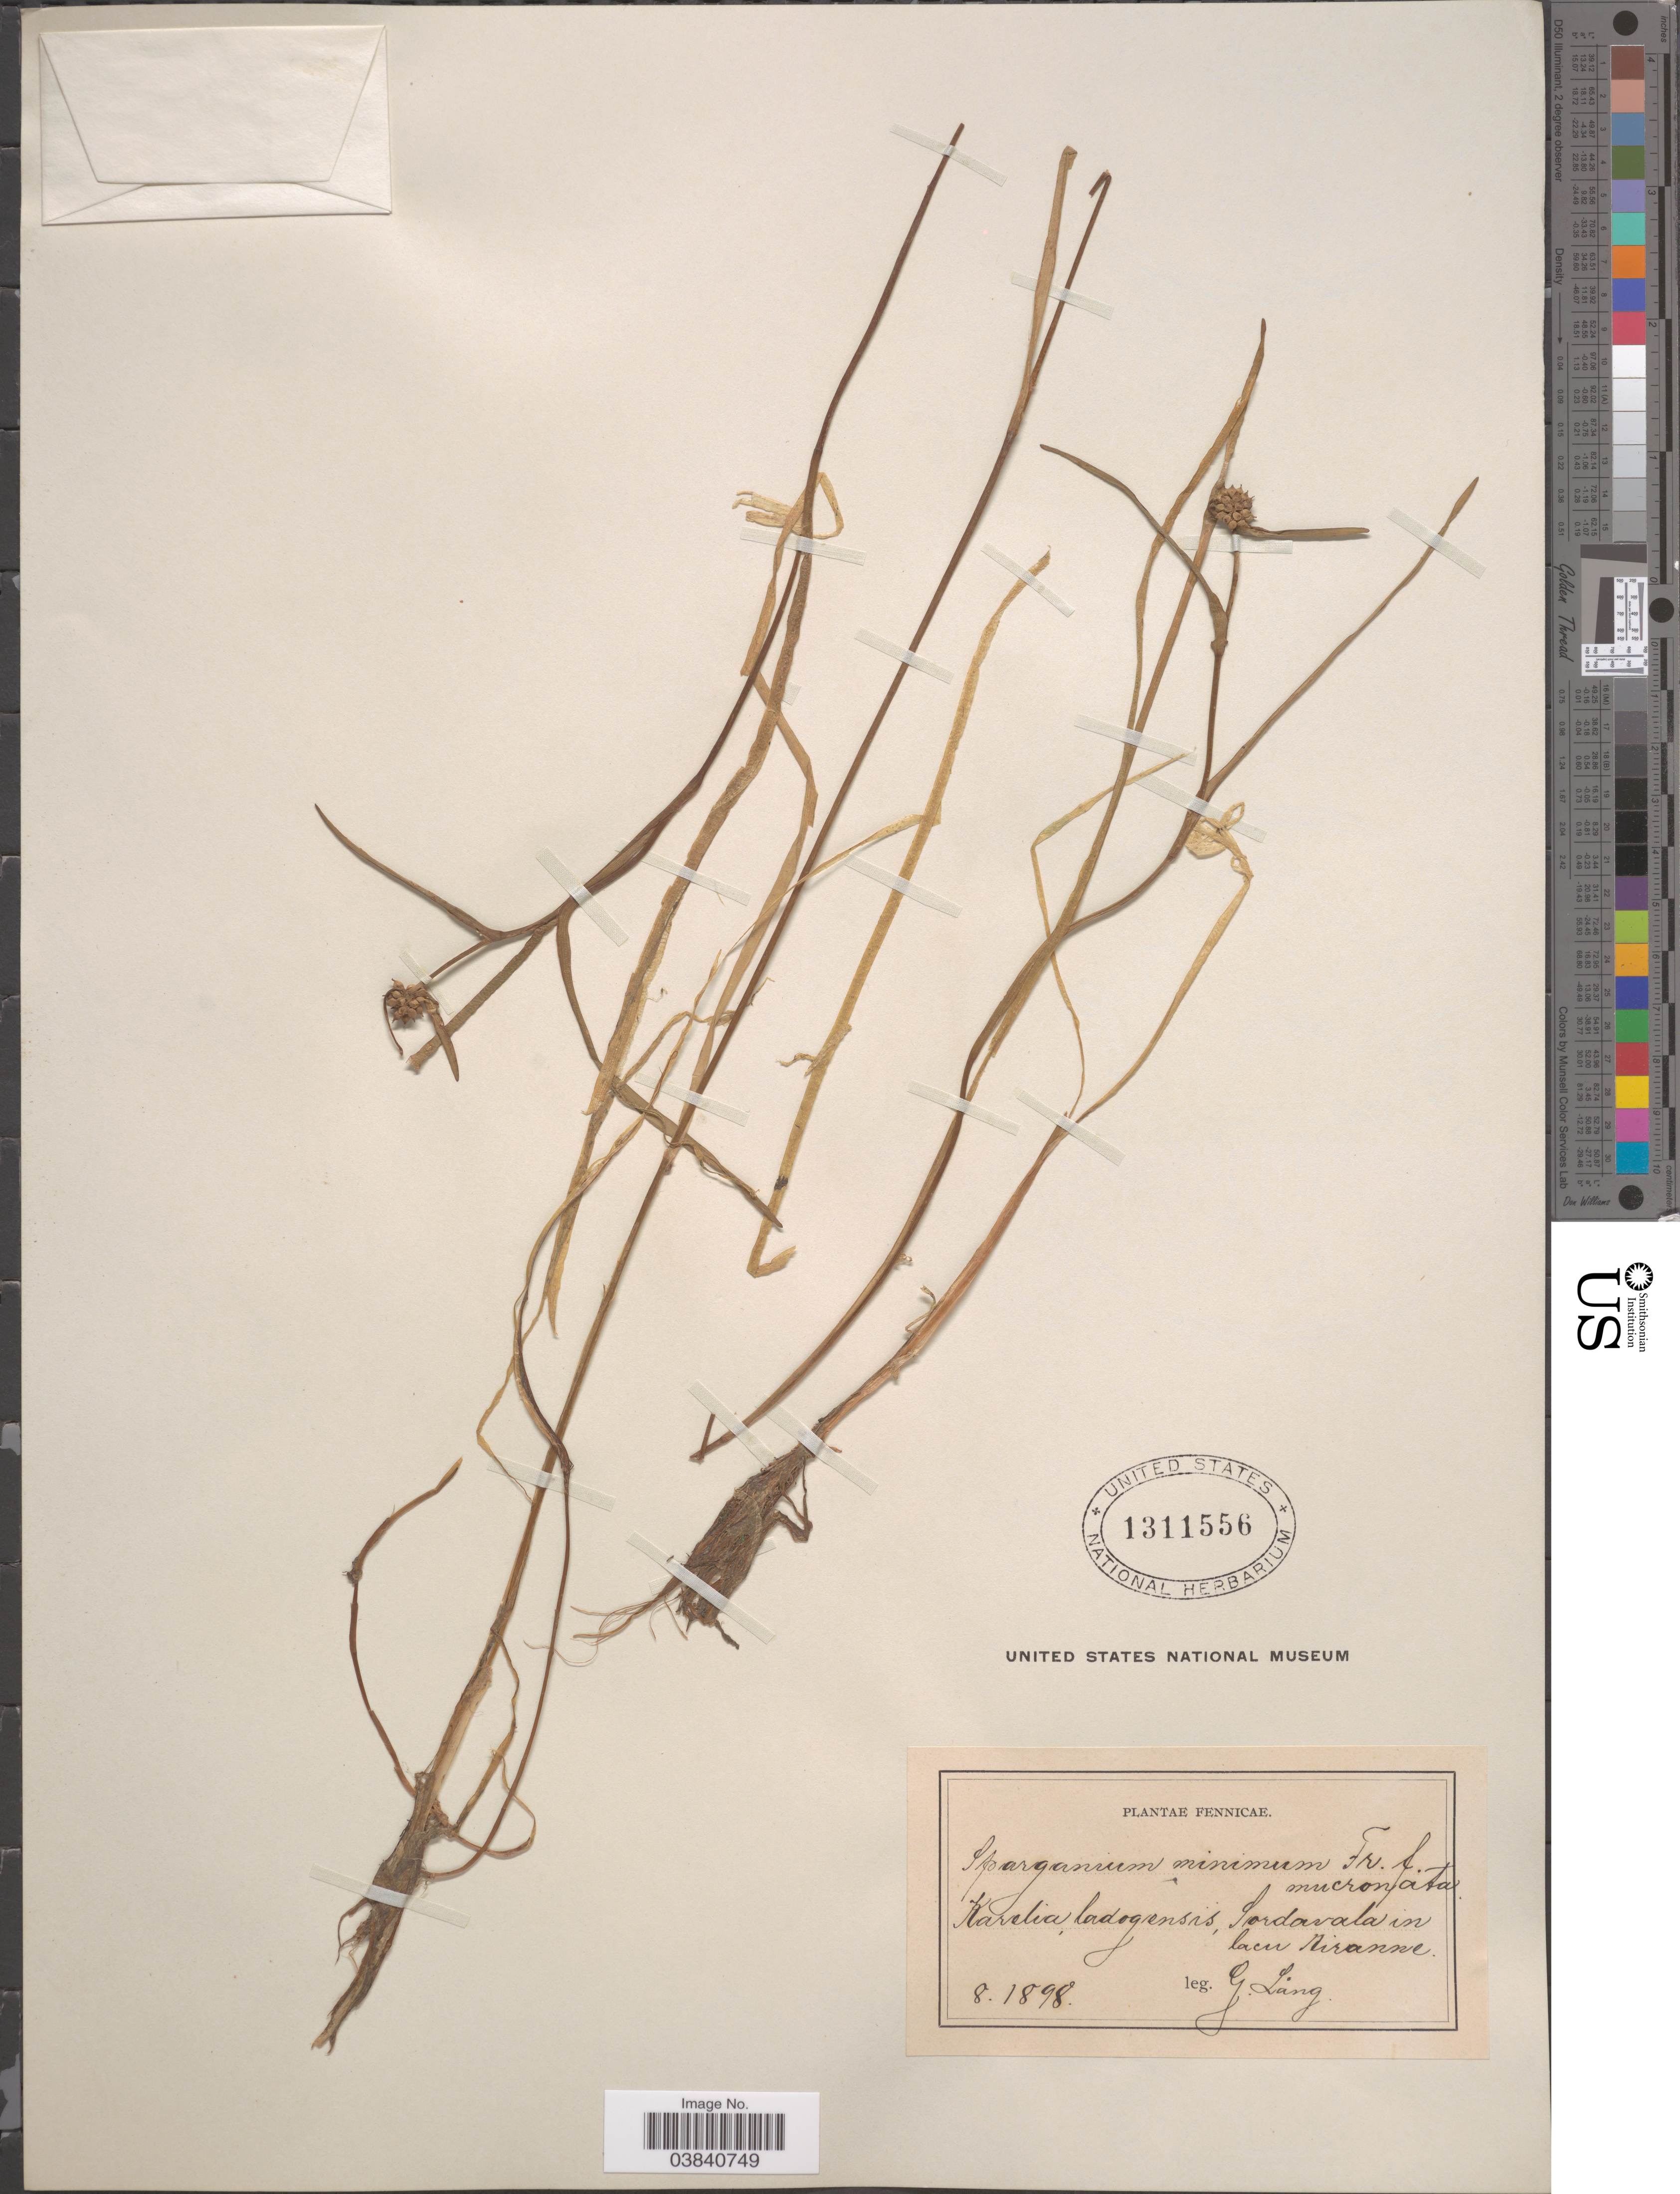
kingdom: Plantae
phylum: Tracheophyta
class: Liliopsida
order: Poales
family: Typhaceae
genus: Sparganium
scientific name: Sparganium minimum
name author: Wallr.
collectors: G. Lang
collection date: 1898-08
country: Finland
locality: Fennicae. Karolia, ladogensis, Sordavala in lacu Riranne.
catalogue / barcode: US 1311556